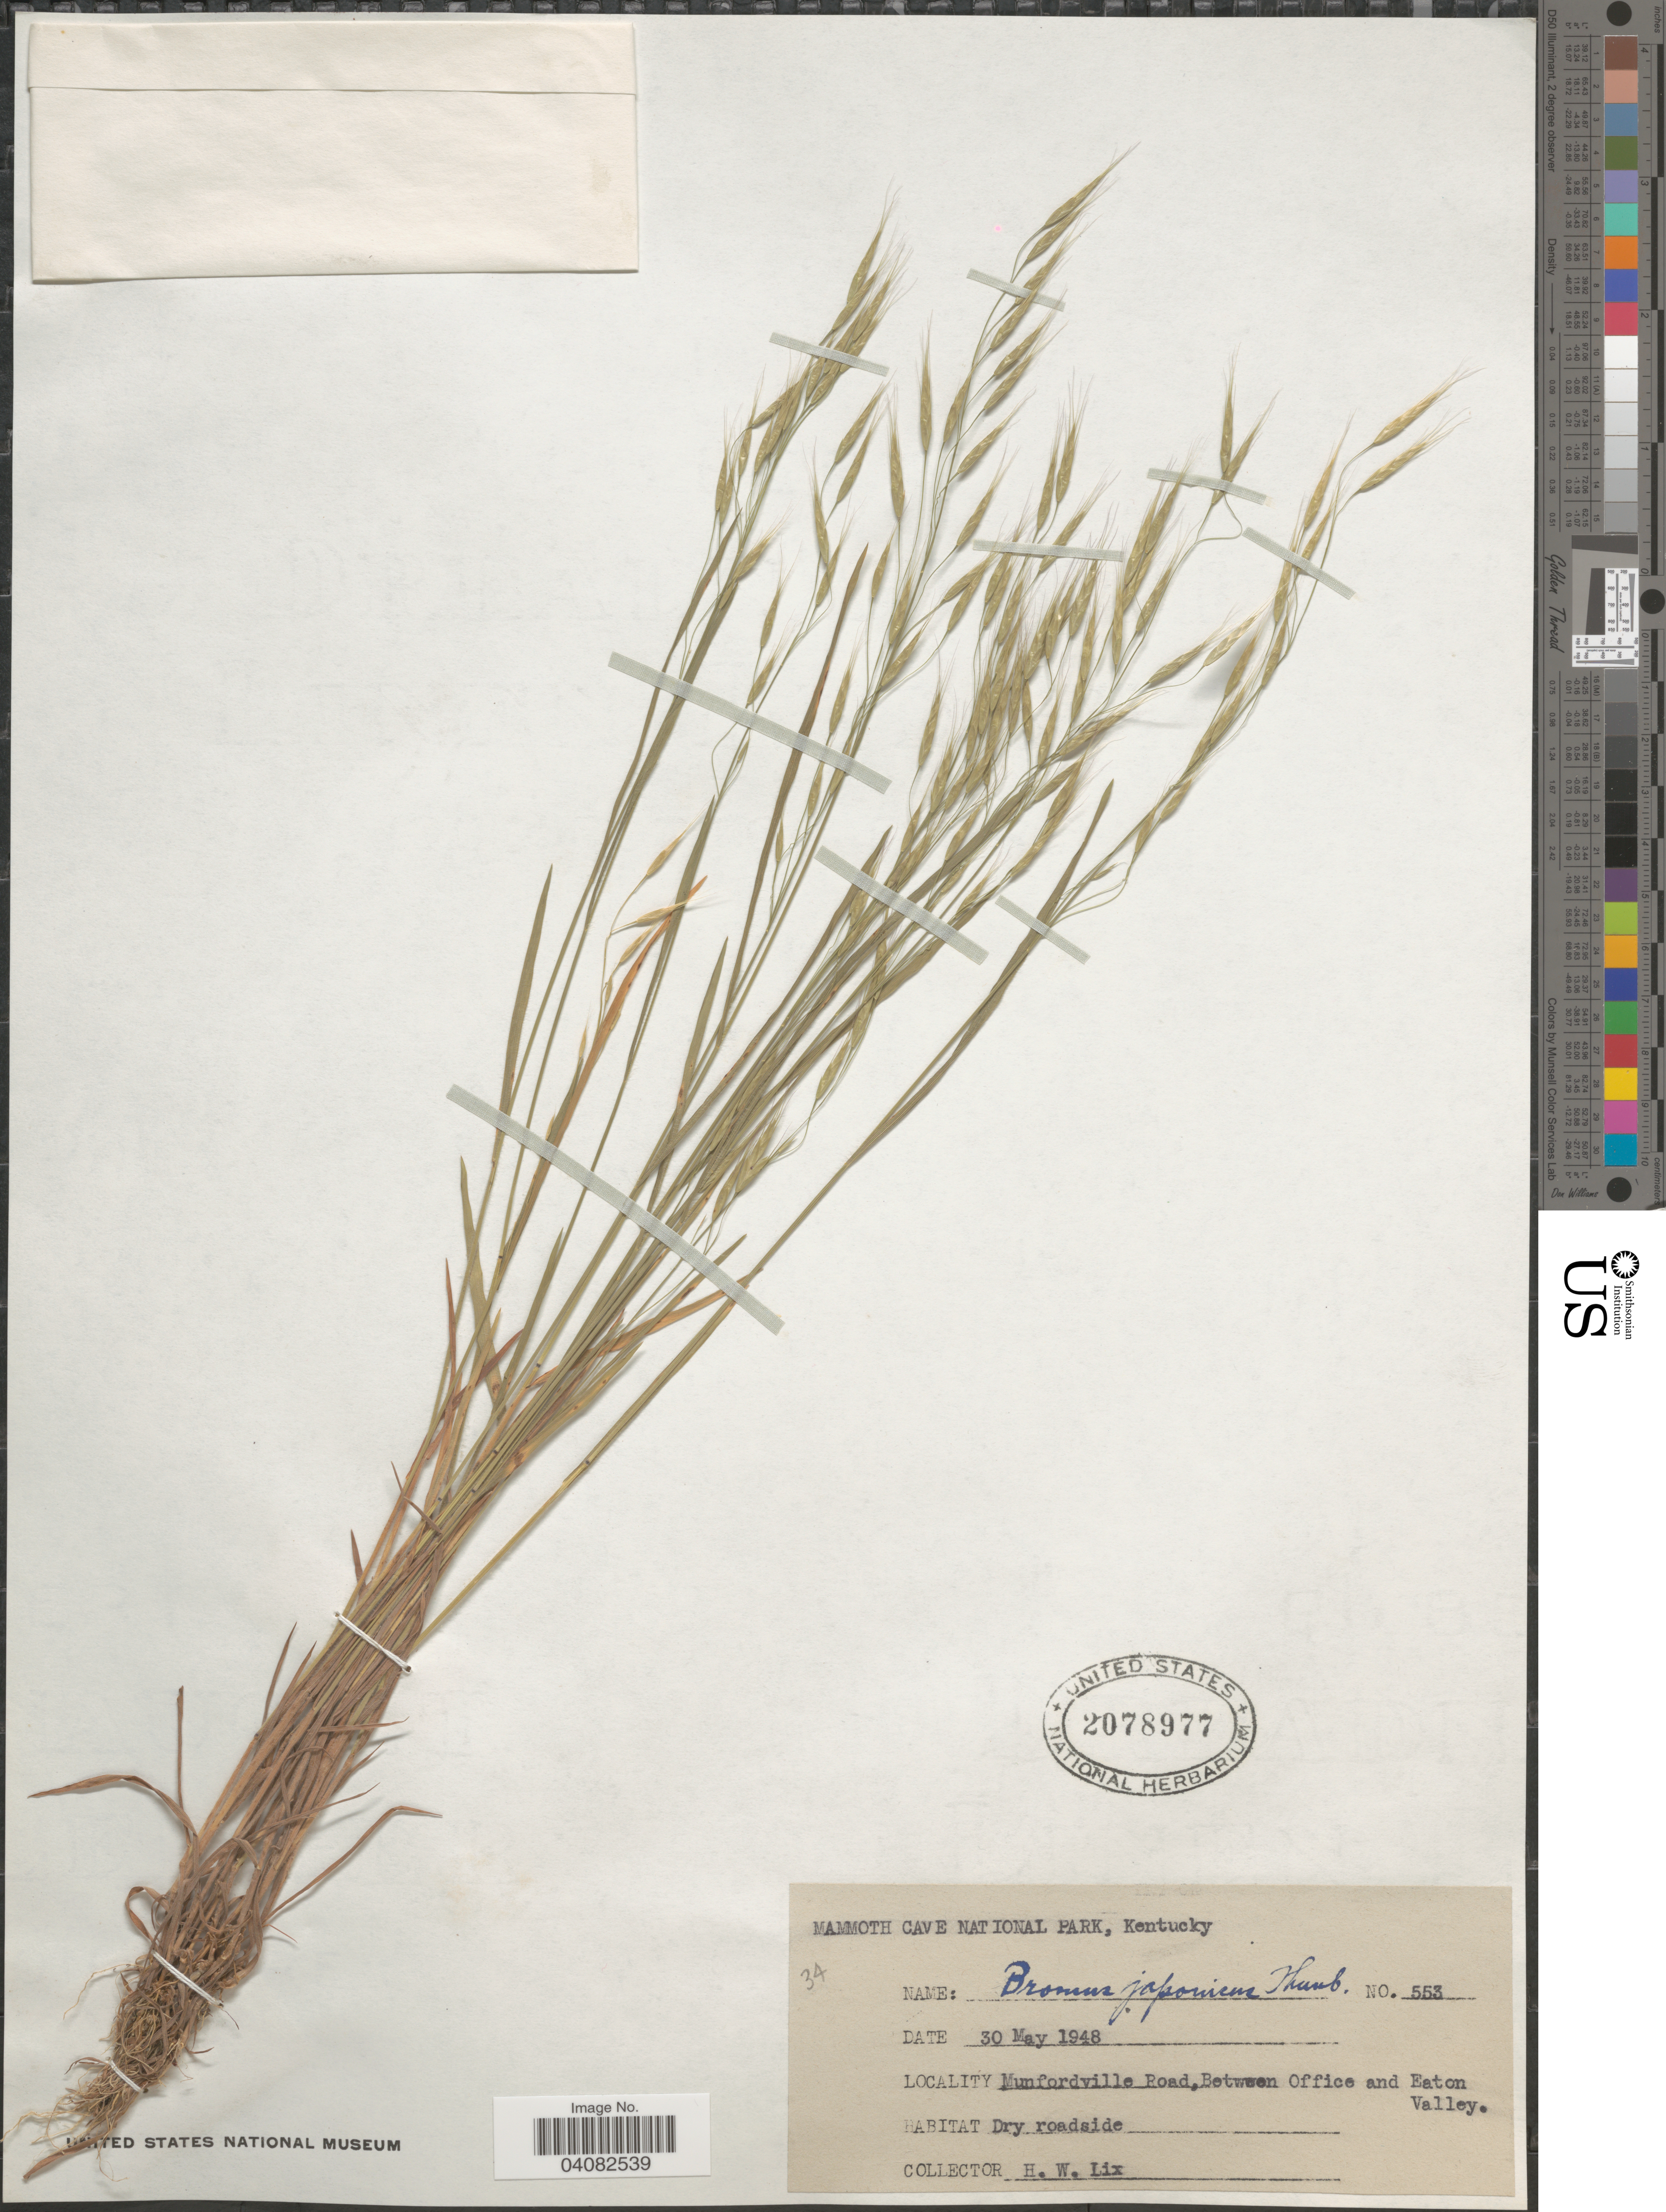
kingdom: Plantae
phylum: Tracheophyta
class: Liliopsida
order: Poales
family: Poaceae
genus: Bromus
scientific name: Bromus japonicus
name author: Houtt.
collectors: H. W. Lix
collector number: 553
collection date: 1948-05-30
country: United States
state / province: Kentucky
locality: Mammoth Cave National Park. Mumfordville Road, Between Office and Eaton Valley.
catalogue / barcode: US 2078977